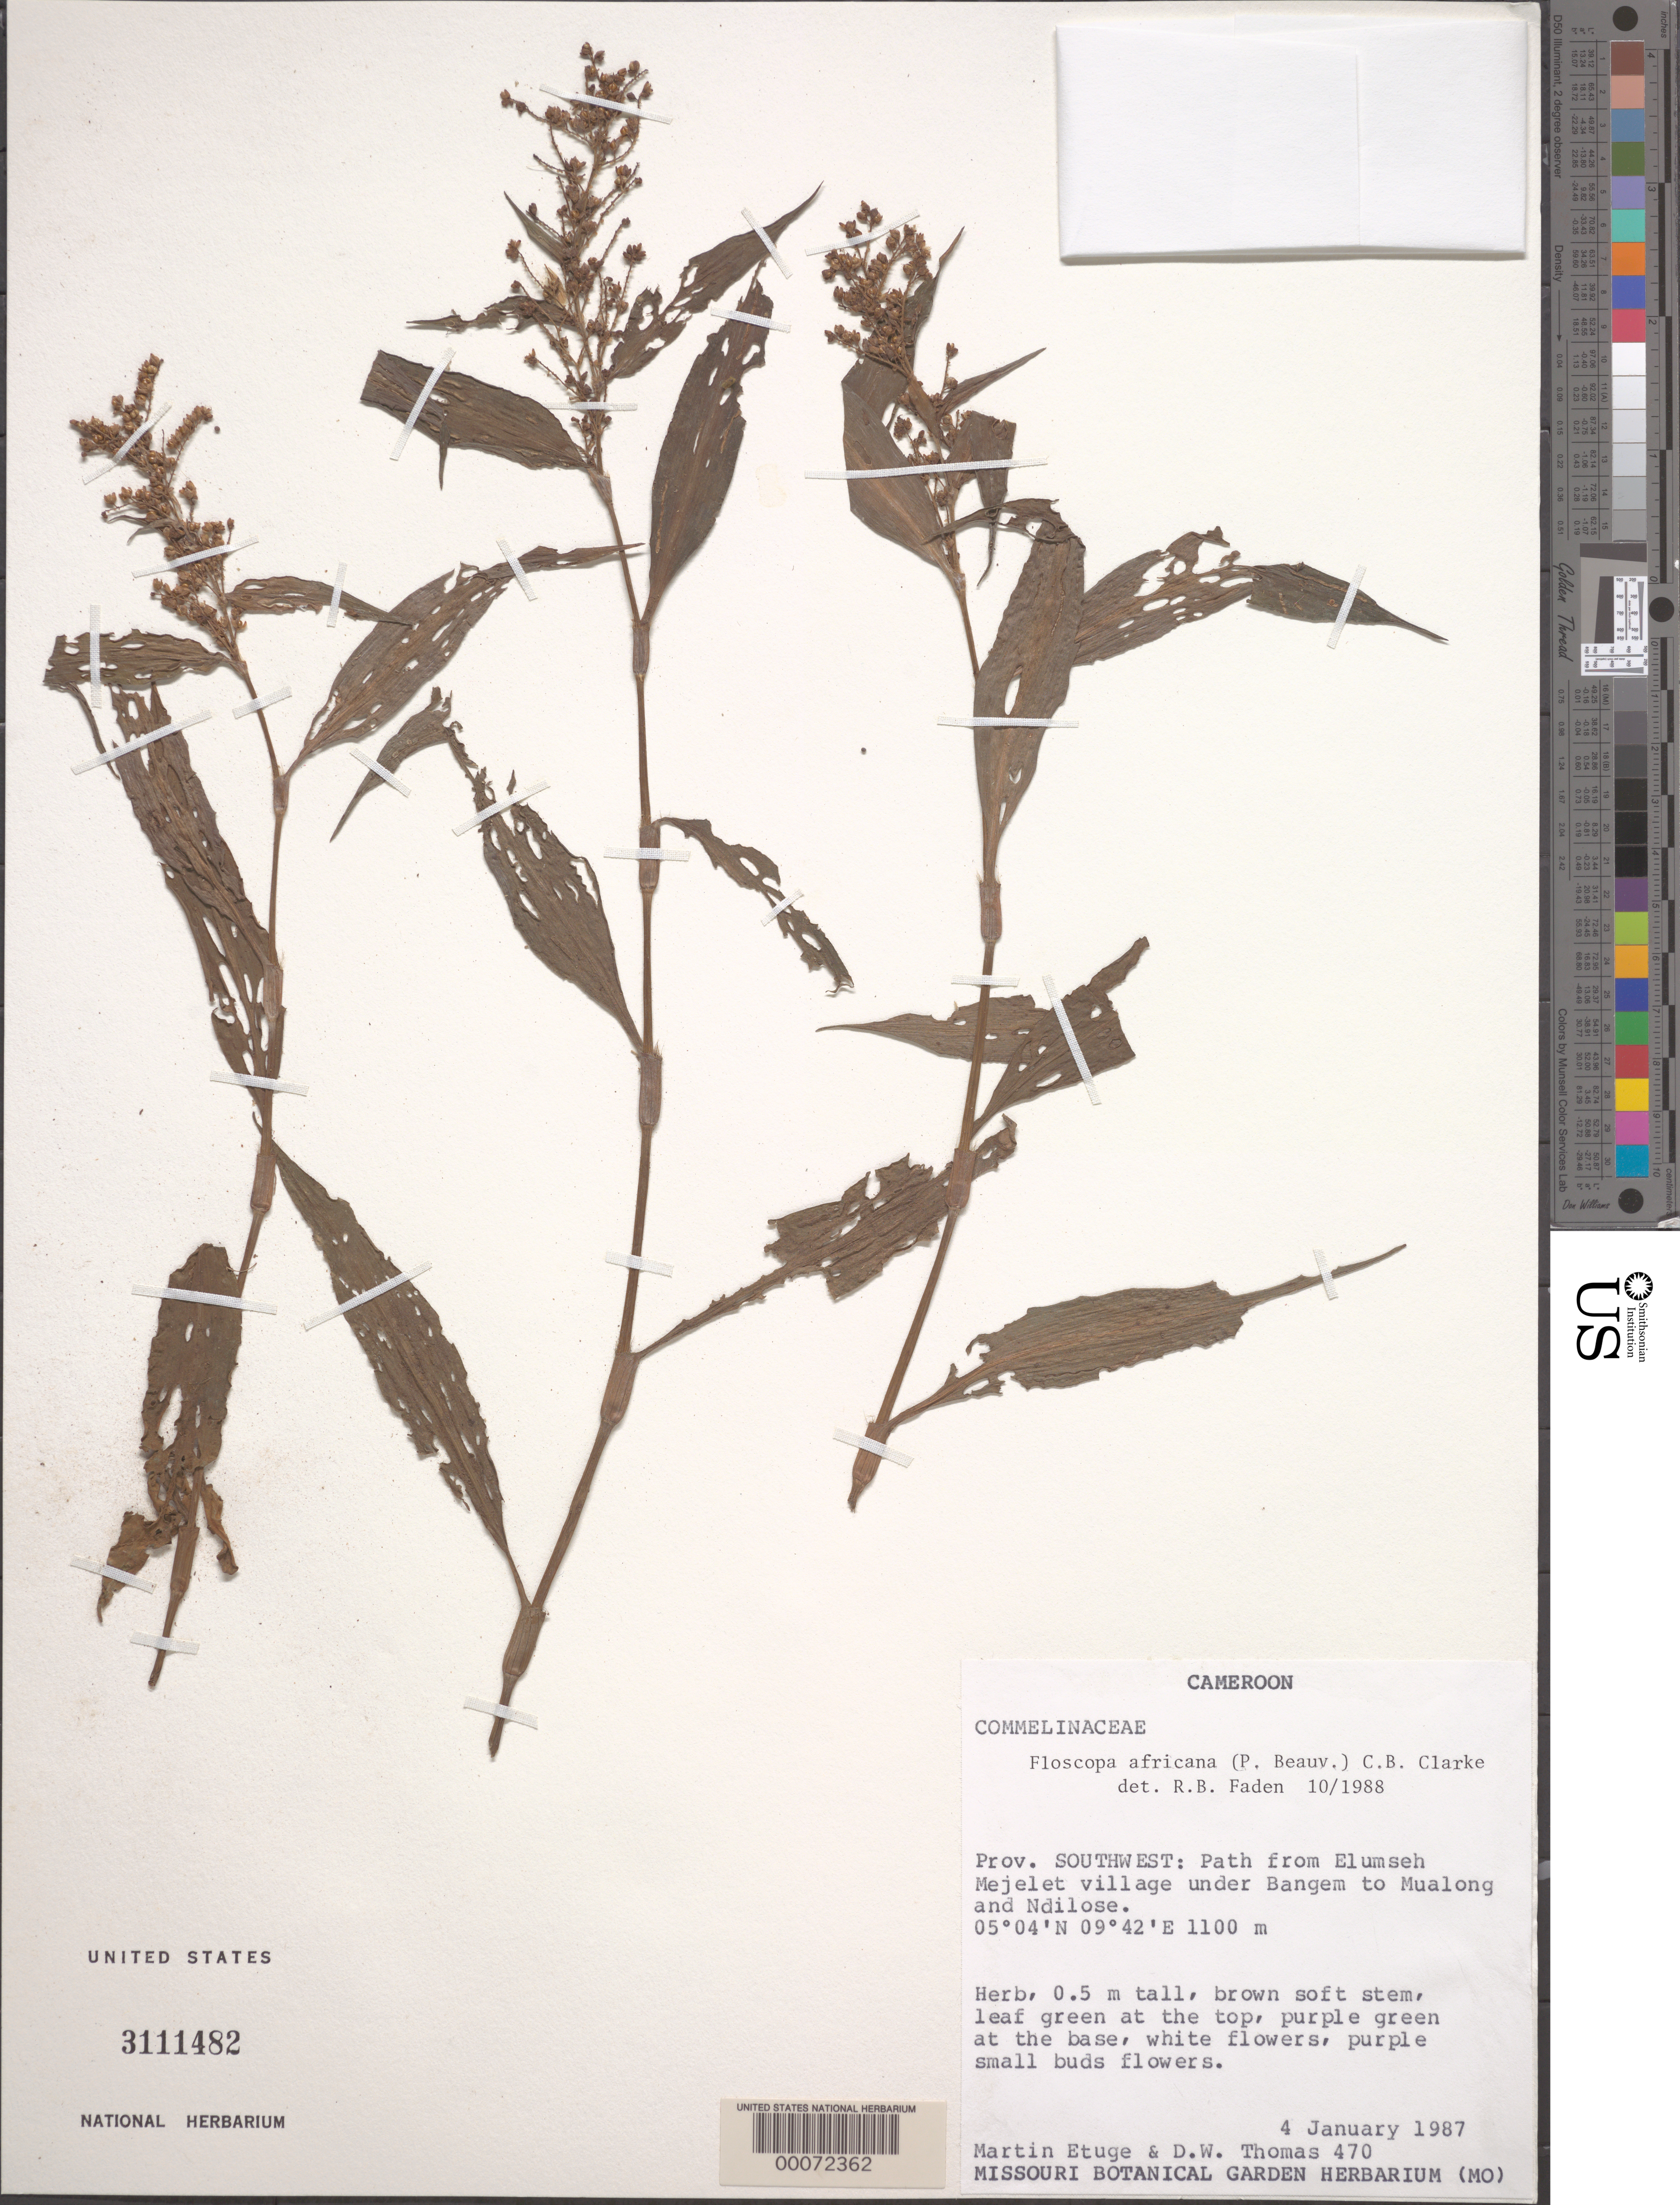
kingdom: Plantae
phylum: Tracheophyta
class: Liliopsida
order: Commelinales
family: Commelinaceae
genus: Floscopa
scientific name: Floscopa africana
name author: (P. Beauv.) C.B. Clarke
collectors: M. Etuge & D. W. Thomas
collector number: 470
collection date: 1987-01-04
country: Cameroon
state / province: Sud-Ouest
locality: Prov. Southwest: Path from Elumseh Mejelet village under Bangem to Mualong and Ndilose.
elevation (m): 1100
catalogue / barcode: US 3111482